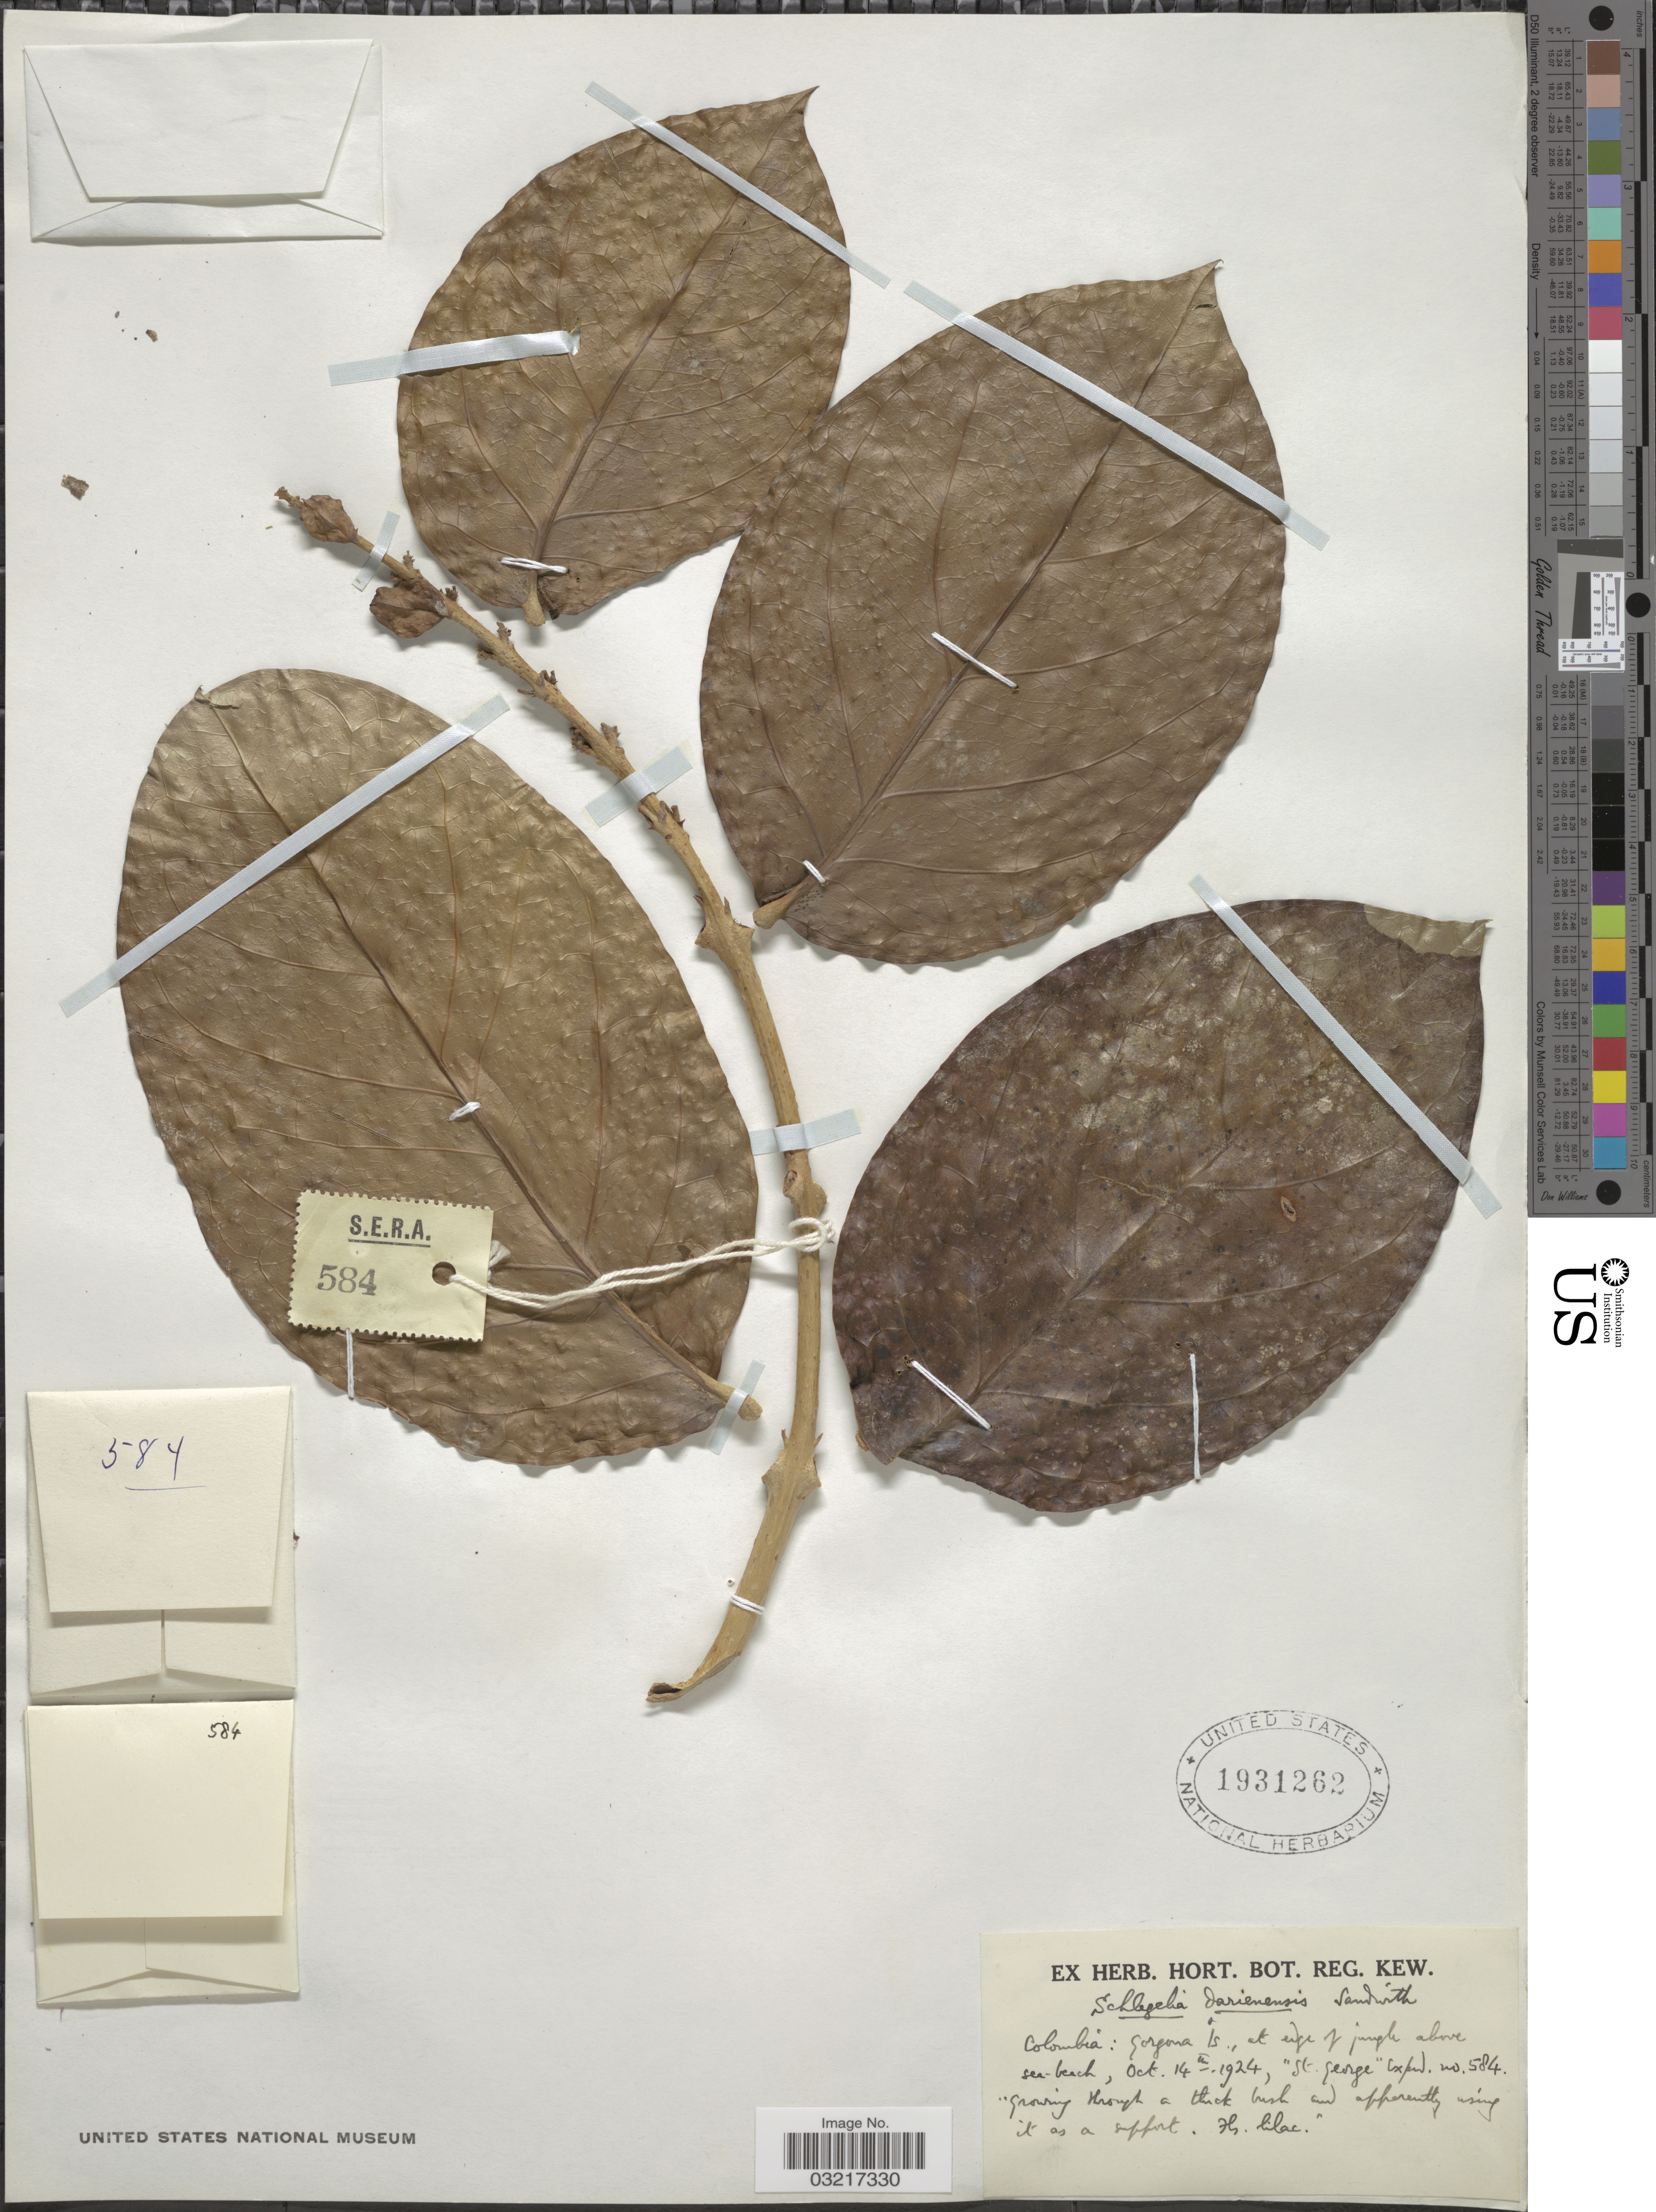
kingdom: Plantae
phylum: Tracheophyta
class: Magnoliopsida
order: Lamiales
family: Schlegeliaceae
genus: Schlegelia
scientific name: Schlegelia darienensis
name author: Sandwith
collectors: St. George Exped.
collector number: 584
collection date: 1924-10-14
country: Colombia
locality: Gorgona Is., at edge of jungle above sea-beach.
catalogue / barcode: US 1931262